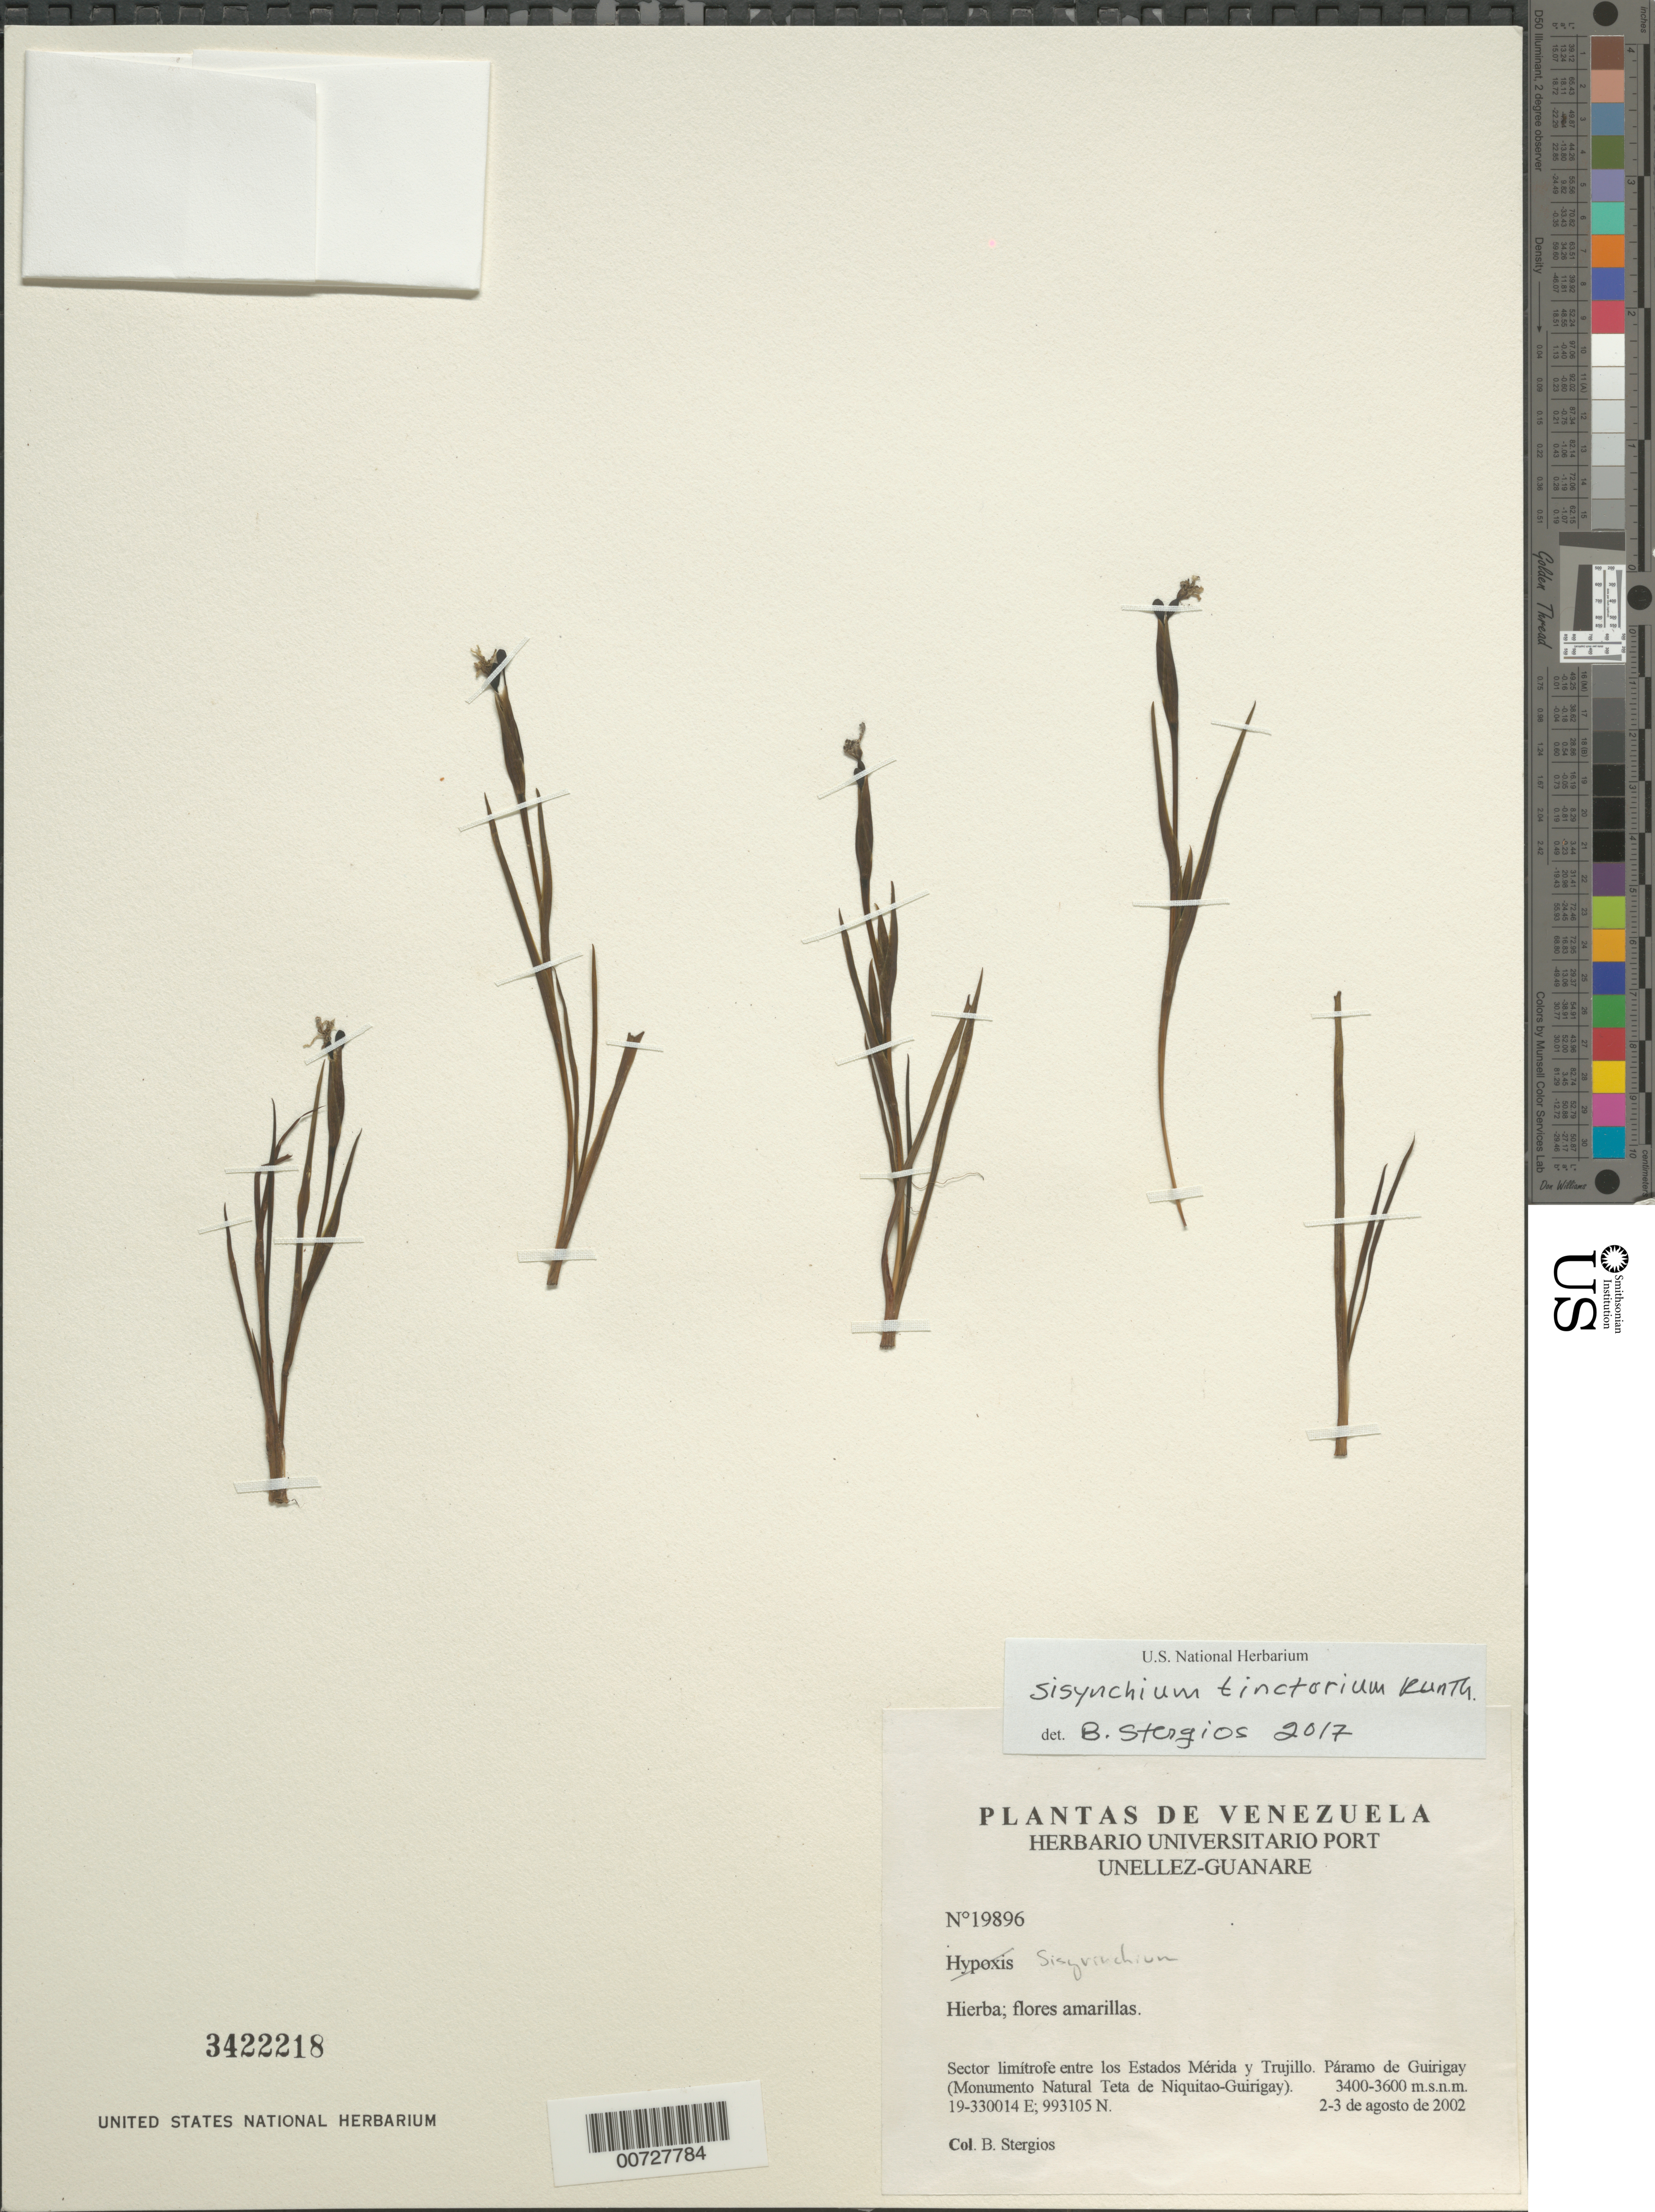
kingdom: Plantae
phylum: Tracheophyta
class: Liliopsida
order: Asparagales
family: Iridaceae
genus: Sisyrinchium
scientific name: Sisyrinchium sp.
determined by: Dorr, L. J., (BOT), Smithsonian Institution - National Museum of Natural History (UNITED STATES)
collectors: B. G. Stergios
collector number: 19896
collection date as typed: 02 Aug 2002 to 03 Aug 2002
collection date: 2002-08-02/2002-08-03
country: Venezuela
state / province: Trujillo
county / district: Boconó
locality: Páramo de Guirigay (Monumento Natural Teta de Niquitao-Guirigay). Sector limítrofe entre los Estados Mérida y Trujillo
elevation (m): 3400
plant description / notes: PORT, US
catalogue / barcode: US 3422218